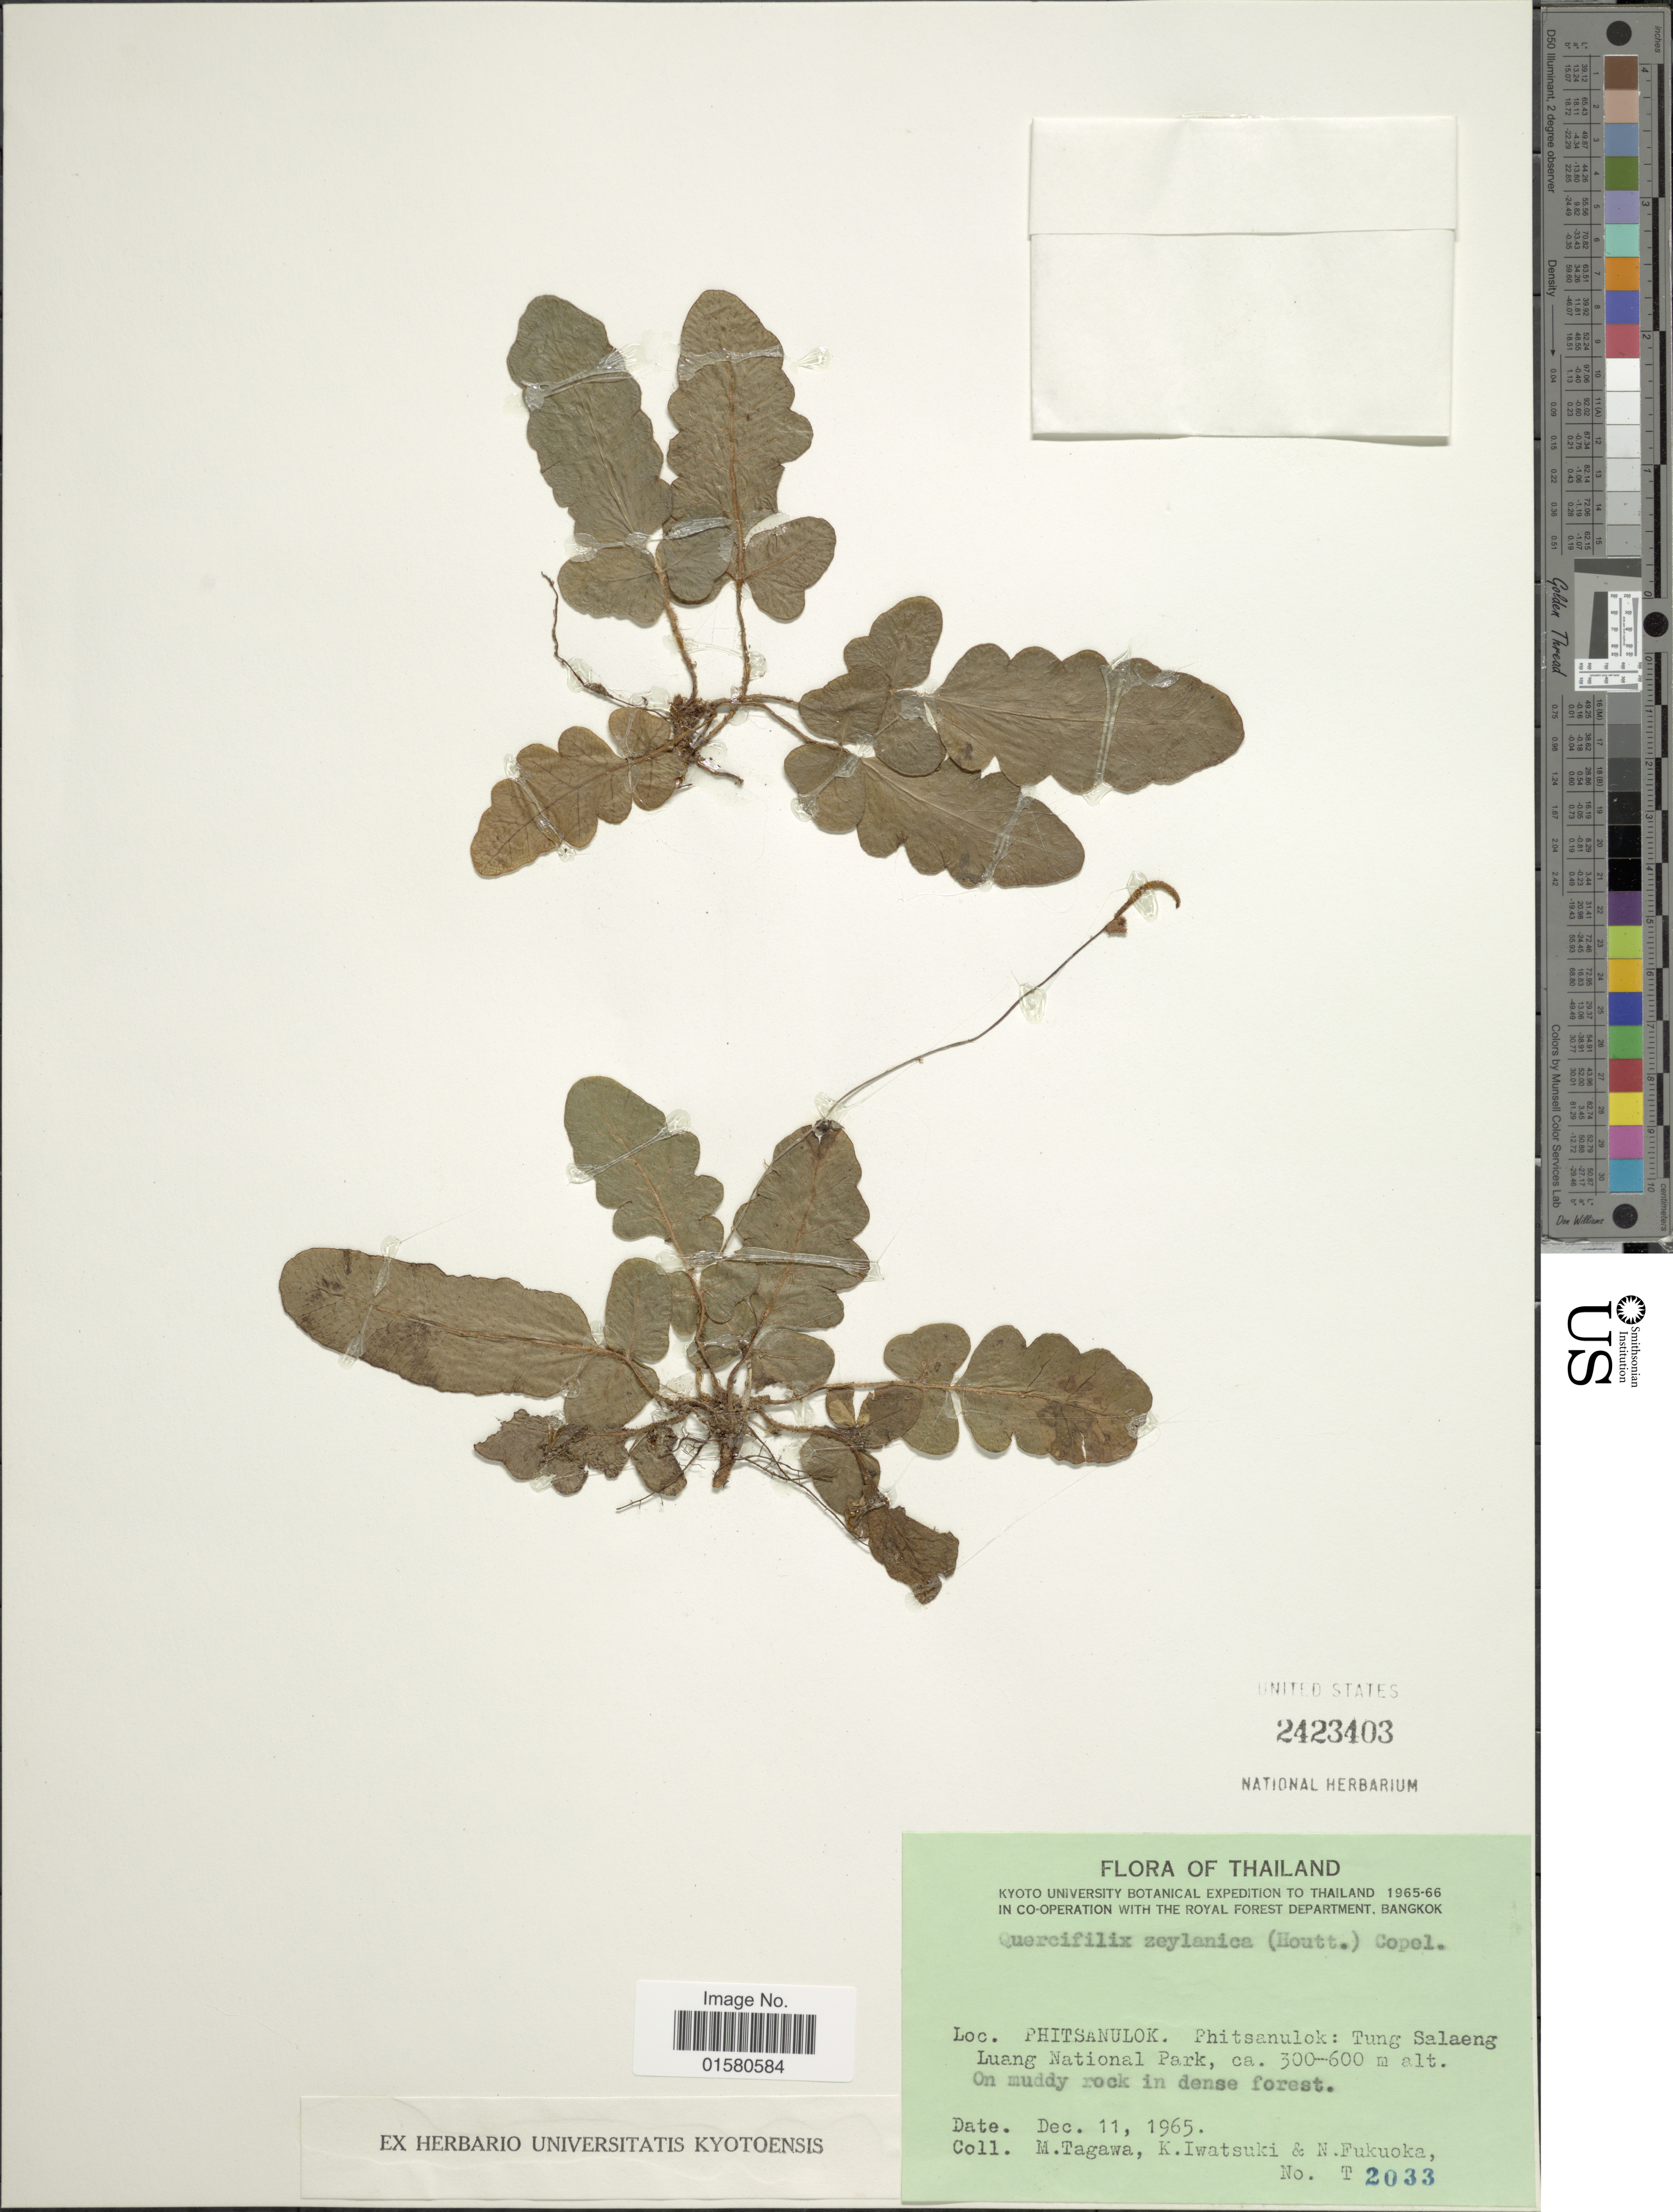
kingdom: Plantae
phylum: Tracheophyta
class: Polypodiopsida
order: Polypodiales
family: Tectariaceae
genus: Tectaria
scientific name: Tectaria zeilanica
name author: (Houtt.) Sledge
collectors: M. Tagawa, K. Iwatsuki & N. Fukuoka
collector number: T 2033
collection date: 1965-12-11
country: Thailand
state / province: Phitsanulok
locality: Phitsanulok, Tung Salaeng, Luang national Park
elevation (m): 300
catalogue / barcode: US 2423403